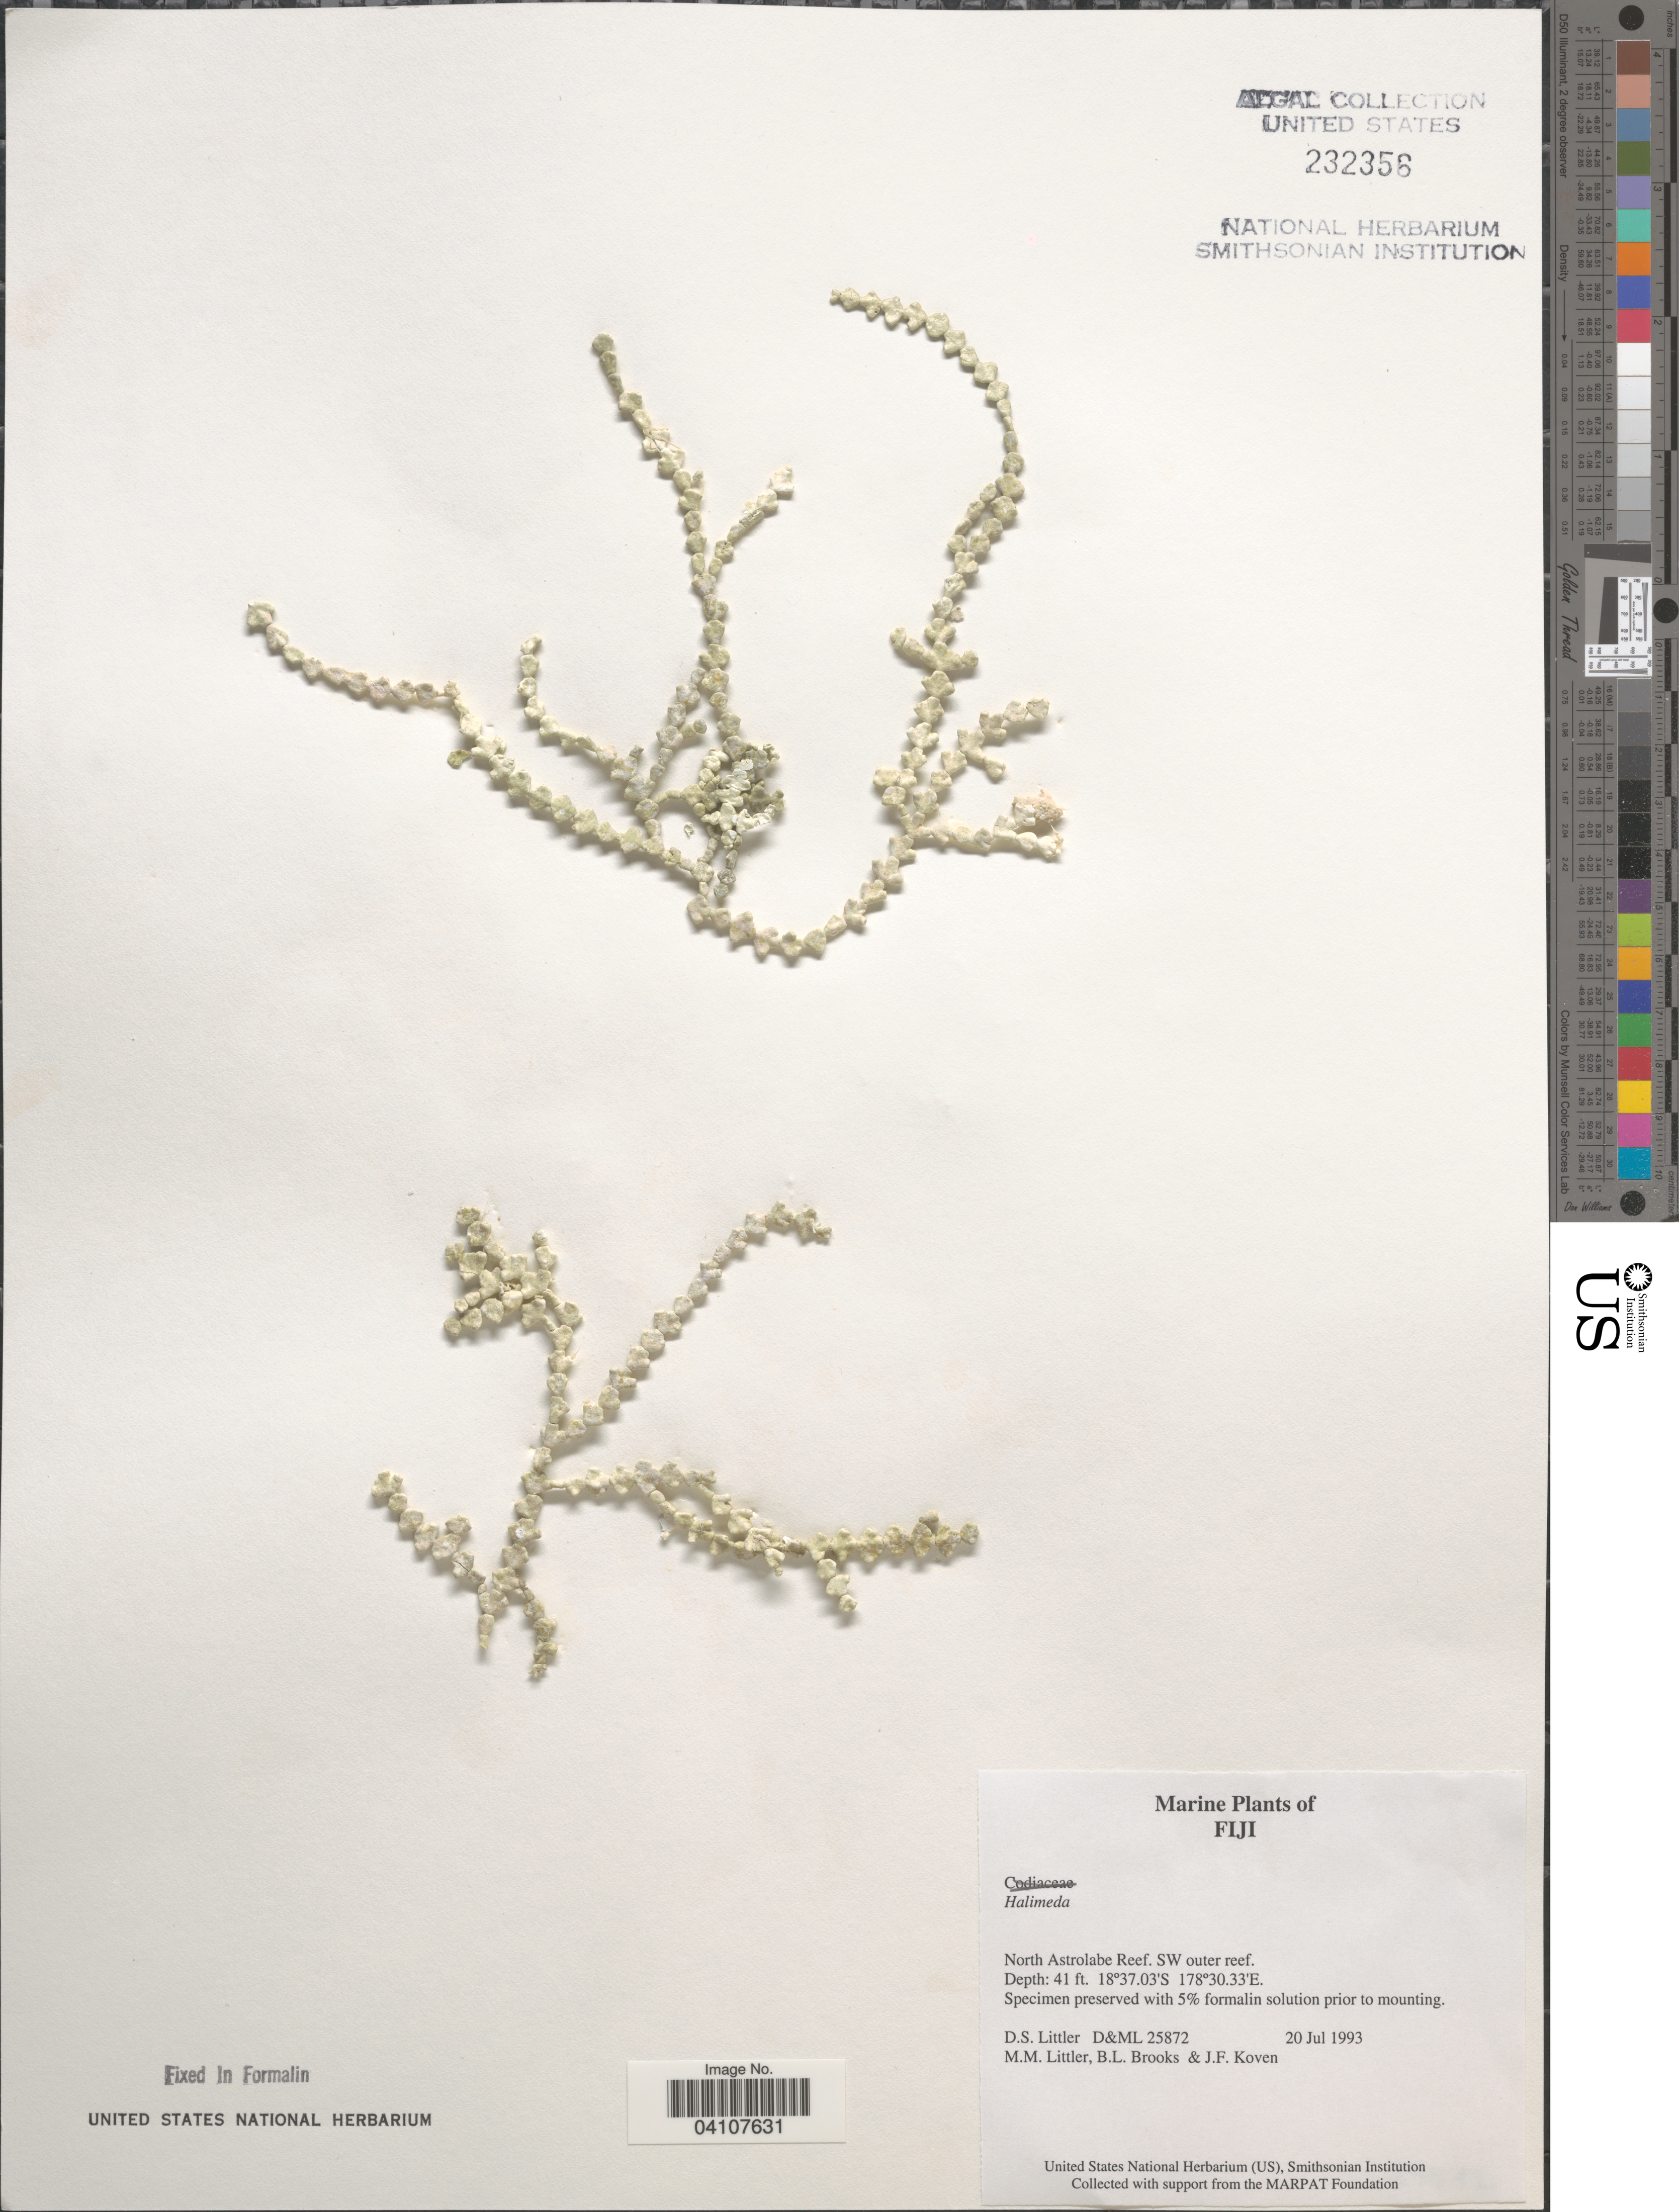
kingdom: Plantae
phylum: Chlorophyta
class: Ulvophyceae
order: Bryopsidales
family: Halimedaceae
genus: Halimeda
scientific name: Halimeda sp.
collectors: D. S. Littler, B. Brooks & J. Koven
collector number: D&ML25872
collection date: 1993-07-20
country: Fiji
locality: North Astrolabe Reef. SW outer reef.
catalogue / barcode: US 232356